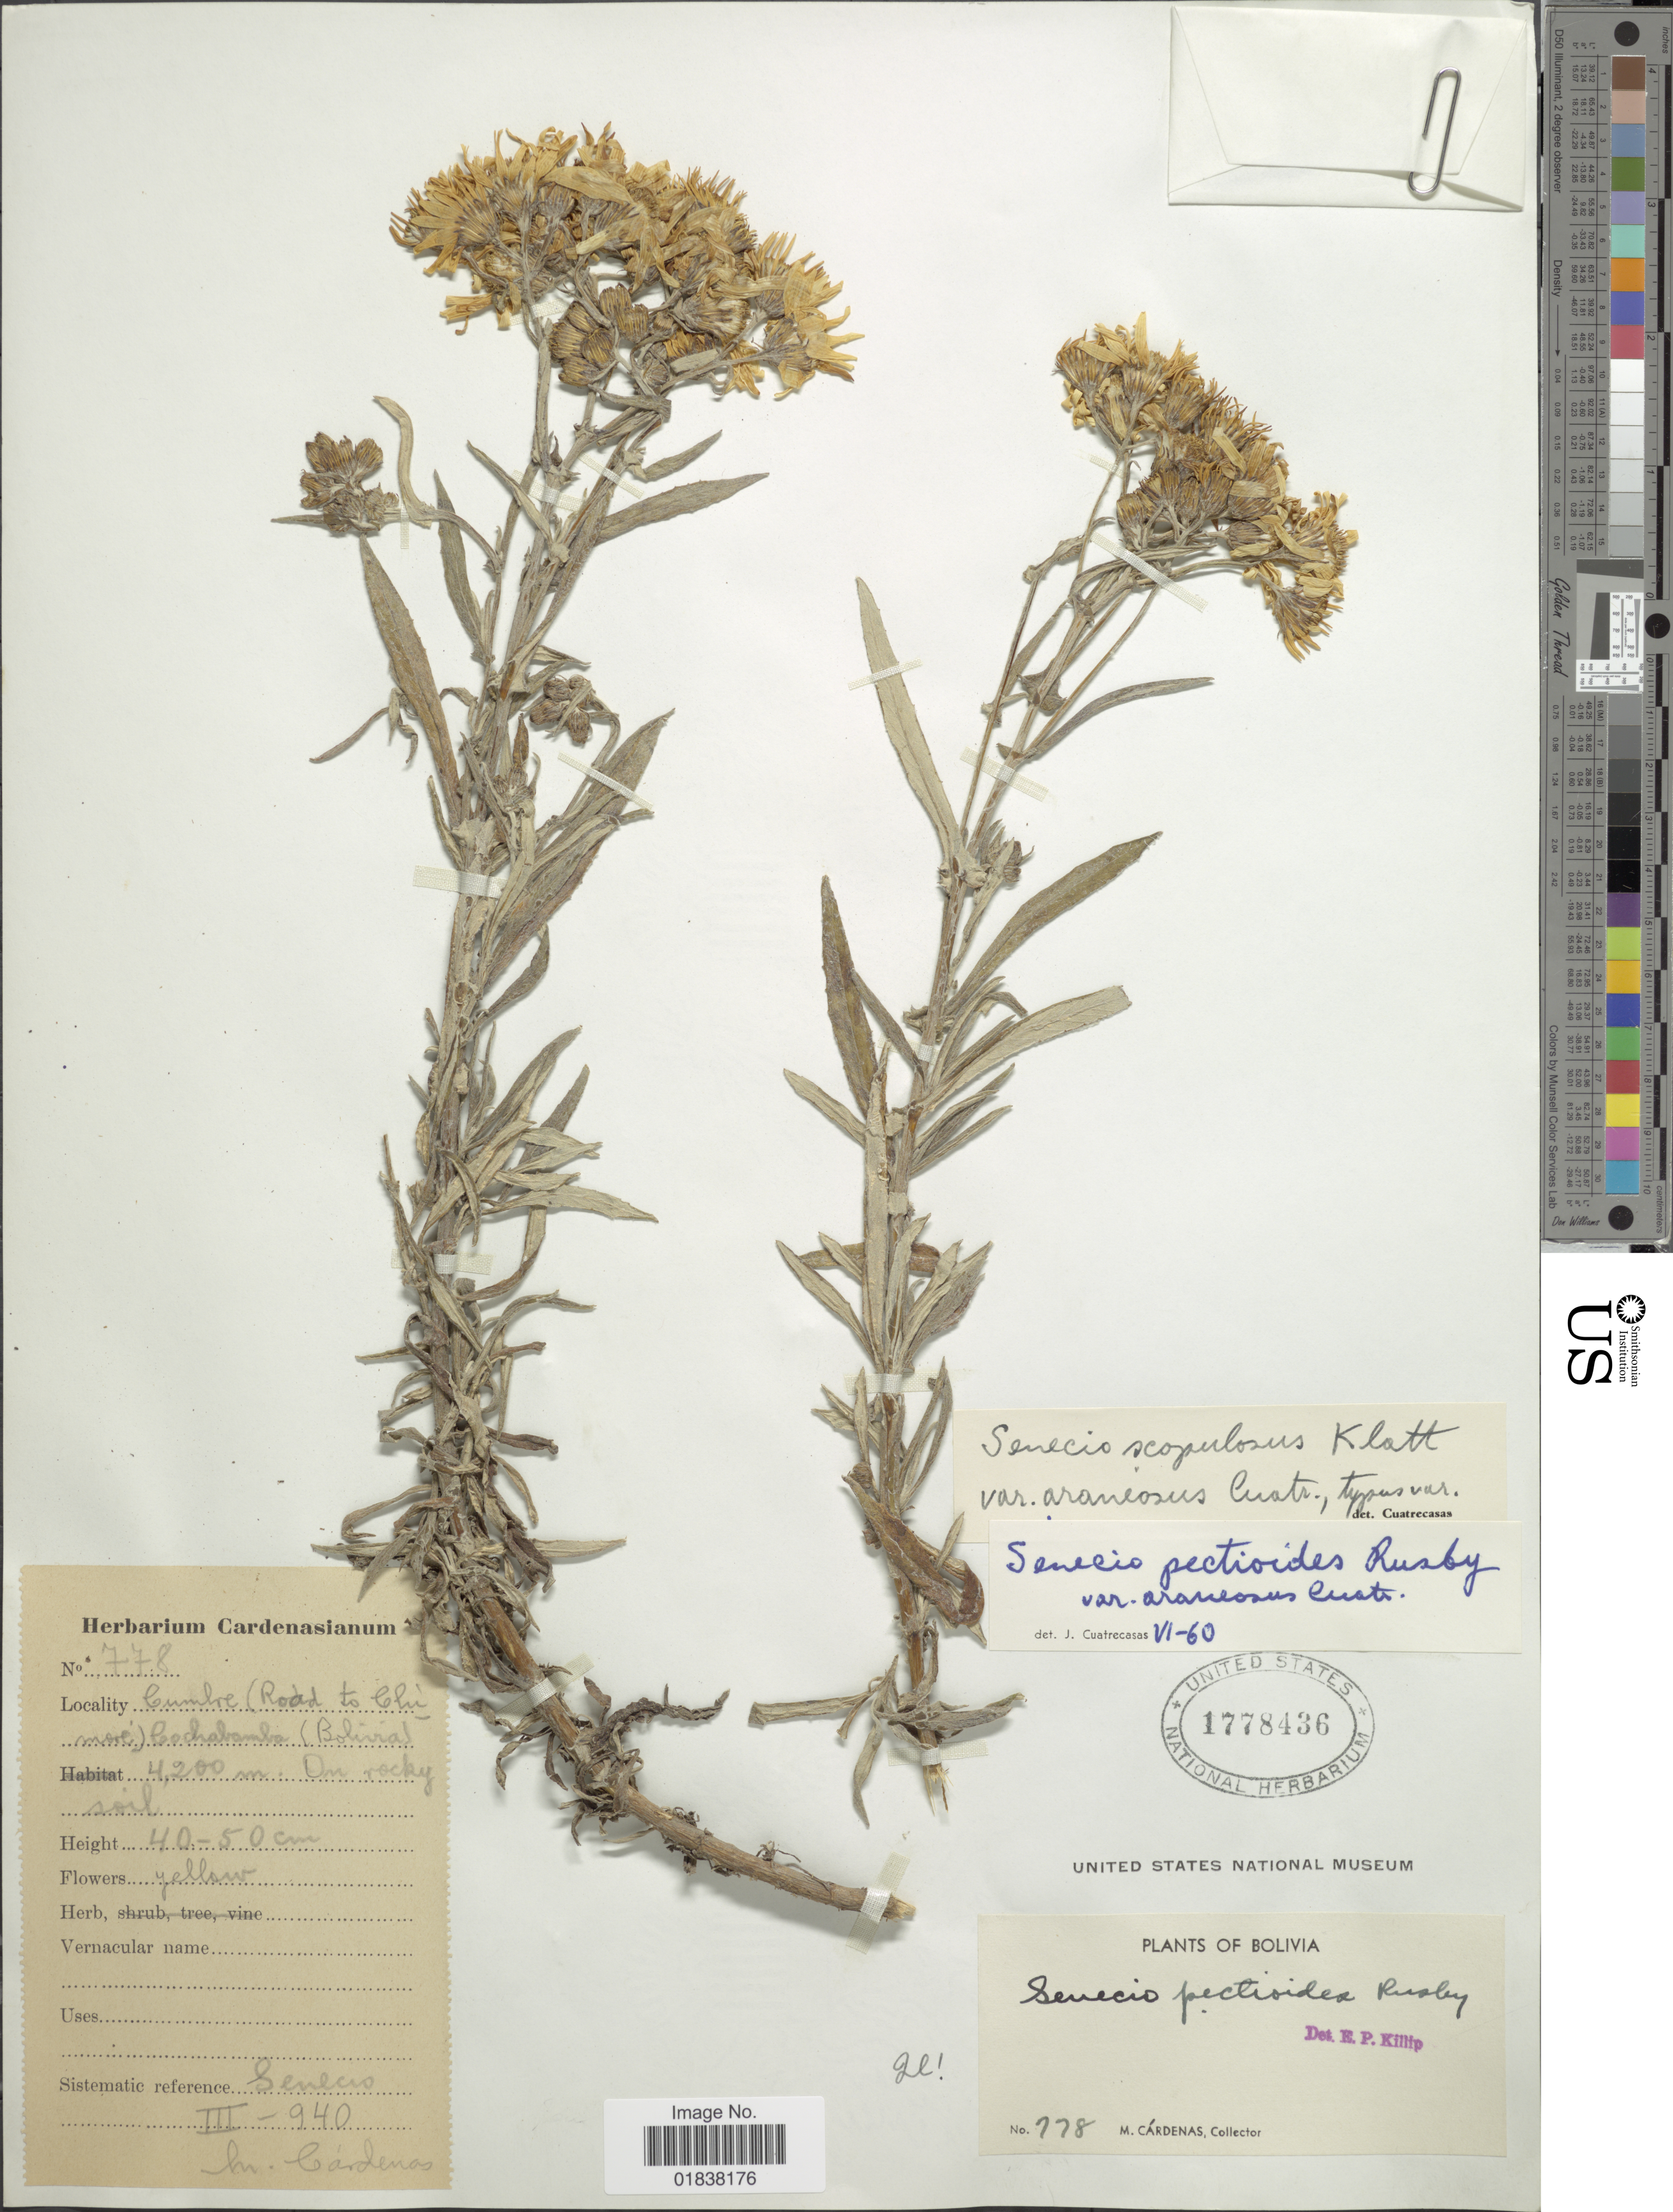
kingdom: Plantae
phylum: Tracheophyta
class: Magnoliopsida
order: Asterales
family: Asteraceae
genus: Senecio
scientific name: Senecio pectioides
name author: Rusby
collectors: M. Cárdenas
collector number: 778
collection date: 1940-03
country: Bolivia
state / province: Cochabamba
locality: Cumbre (Road to Chimore) (Cochabamba). On rocky soil.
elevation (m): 4200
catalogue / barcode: US 1778436